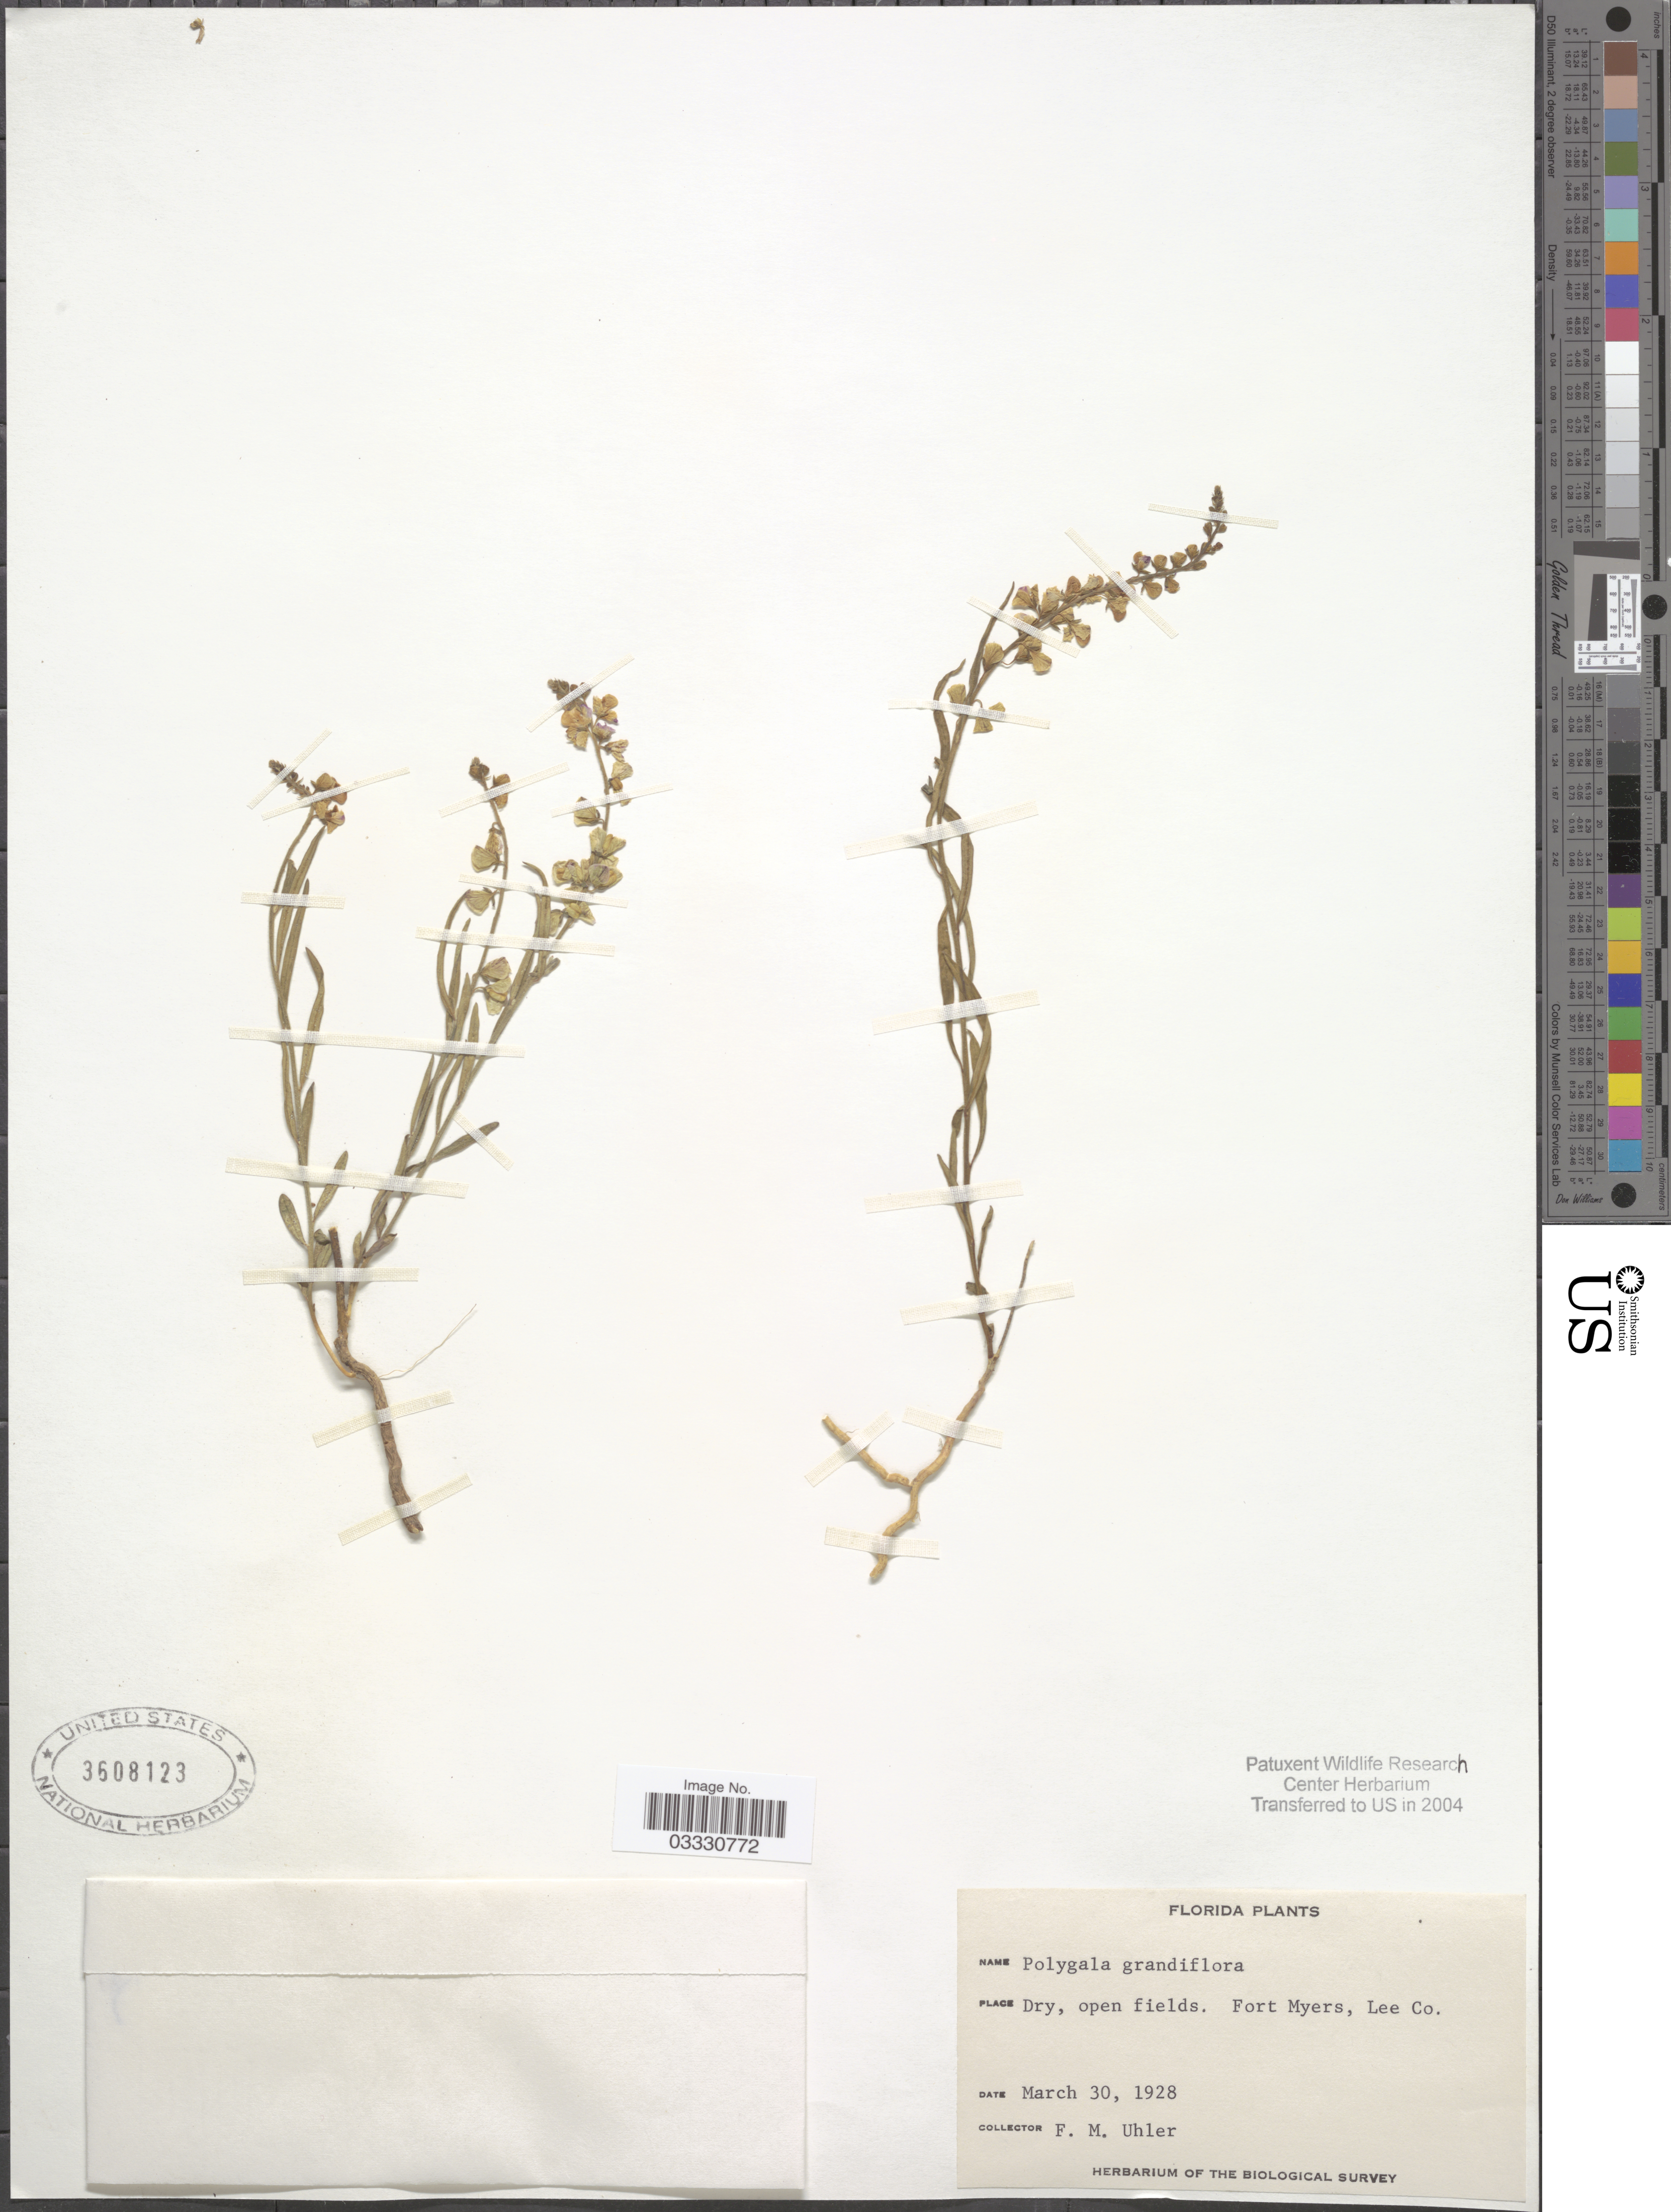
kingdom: Plantae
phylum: Tracheophyta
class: Magnoliopsida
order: Fabales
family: Polygalaceae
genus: Asemeia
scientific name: Asemeia grandiflora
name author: (Walter) Small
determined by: Strong, Mark T., (BOT), Smithsonian Institution - National Museum of Natural History (UNITED STATES)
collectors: F. M. Uhler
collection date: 1928-03-30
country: United States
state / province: Florida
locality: Fort Myers, Lee Co.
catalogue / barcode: US 3608123